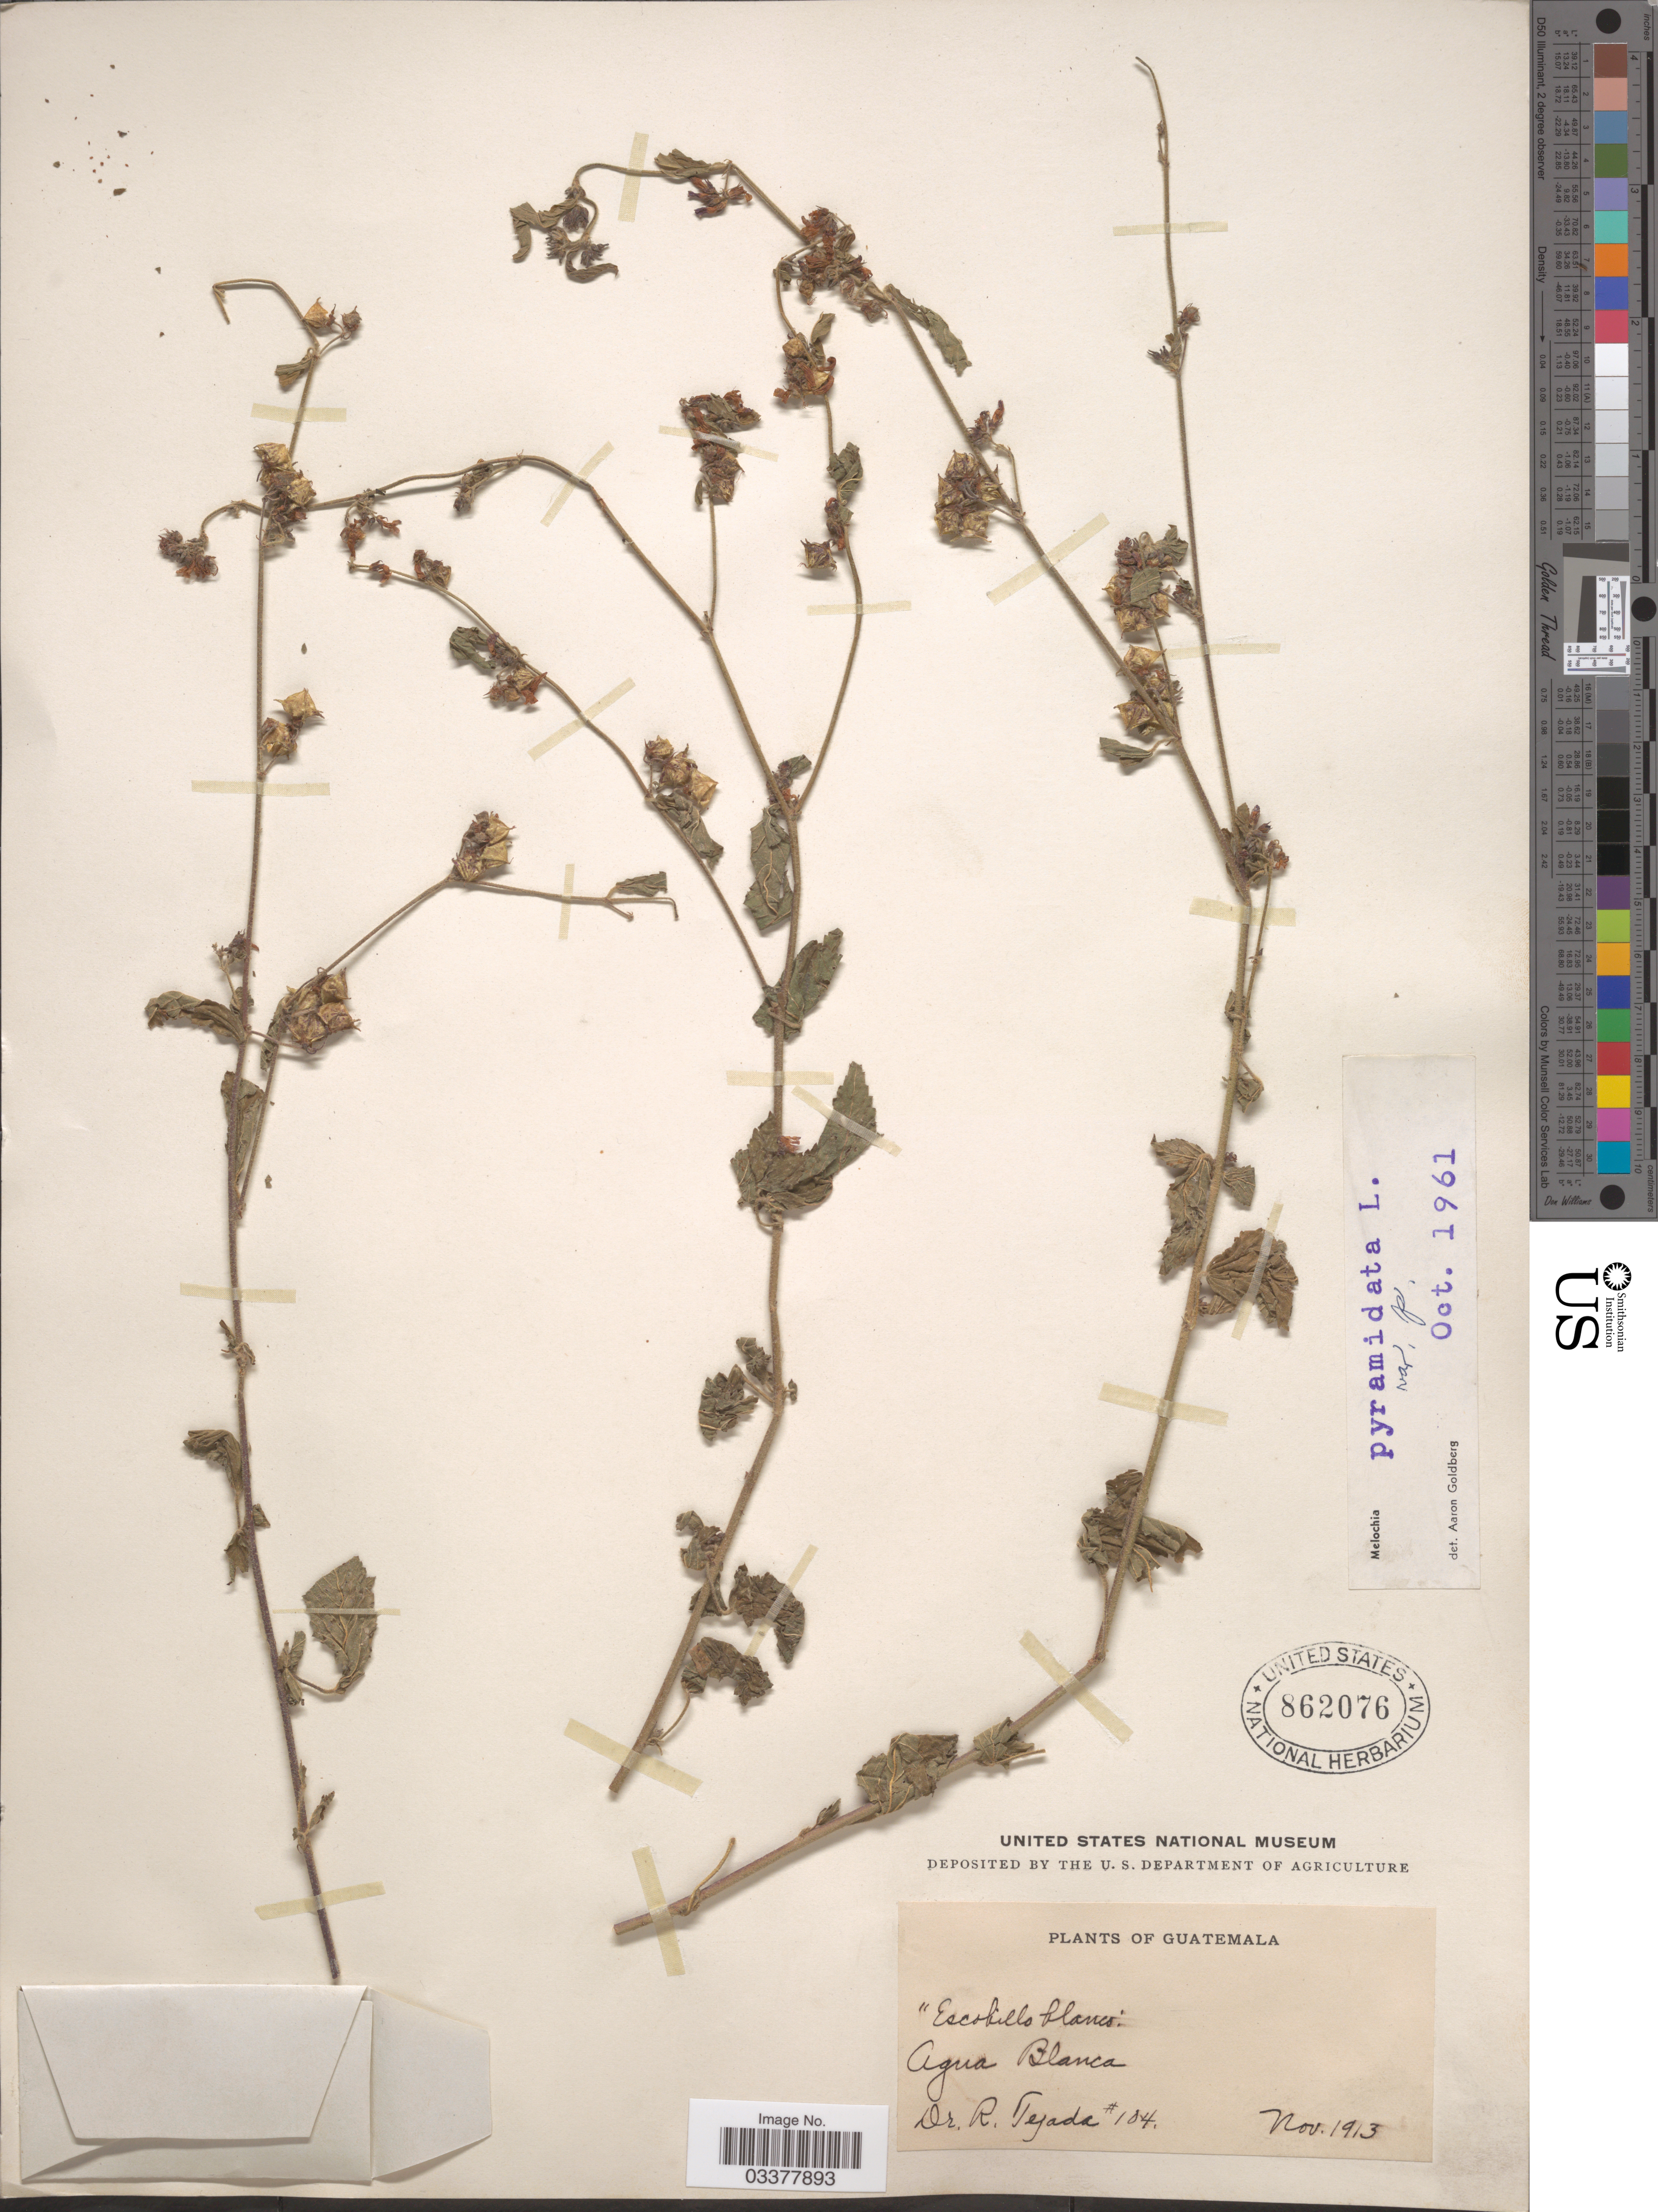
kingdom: Plantae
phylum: Tracheophyta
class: Magnoliopsida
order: Malvales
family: Malvaceae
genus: Melochia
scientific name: Melochia pyramidata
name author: L.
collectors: R. Tejada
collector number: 184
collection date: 1913-11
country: Guatemala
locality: Agua Blanca.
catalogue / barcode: US 862076